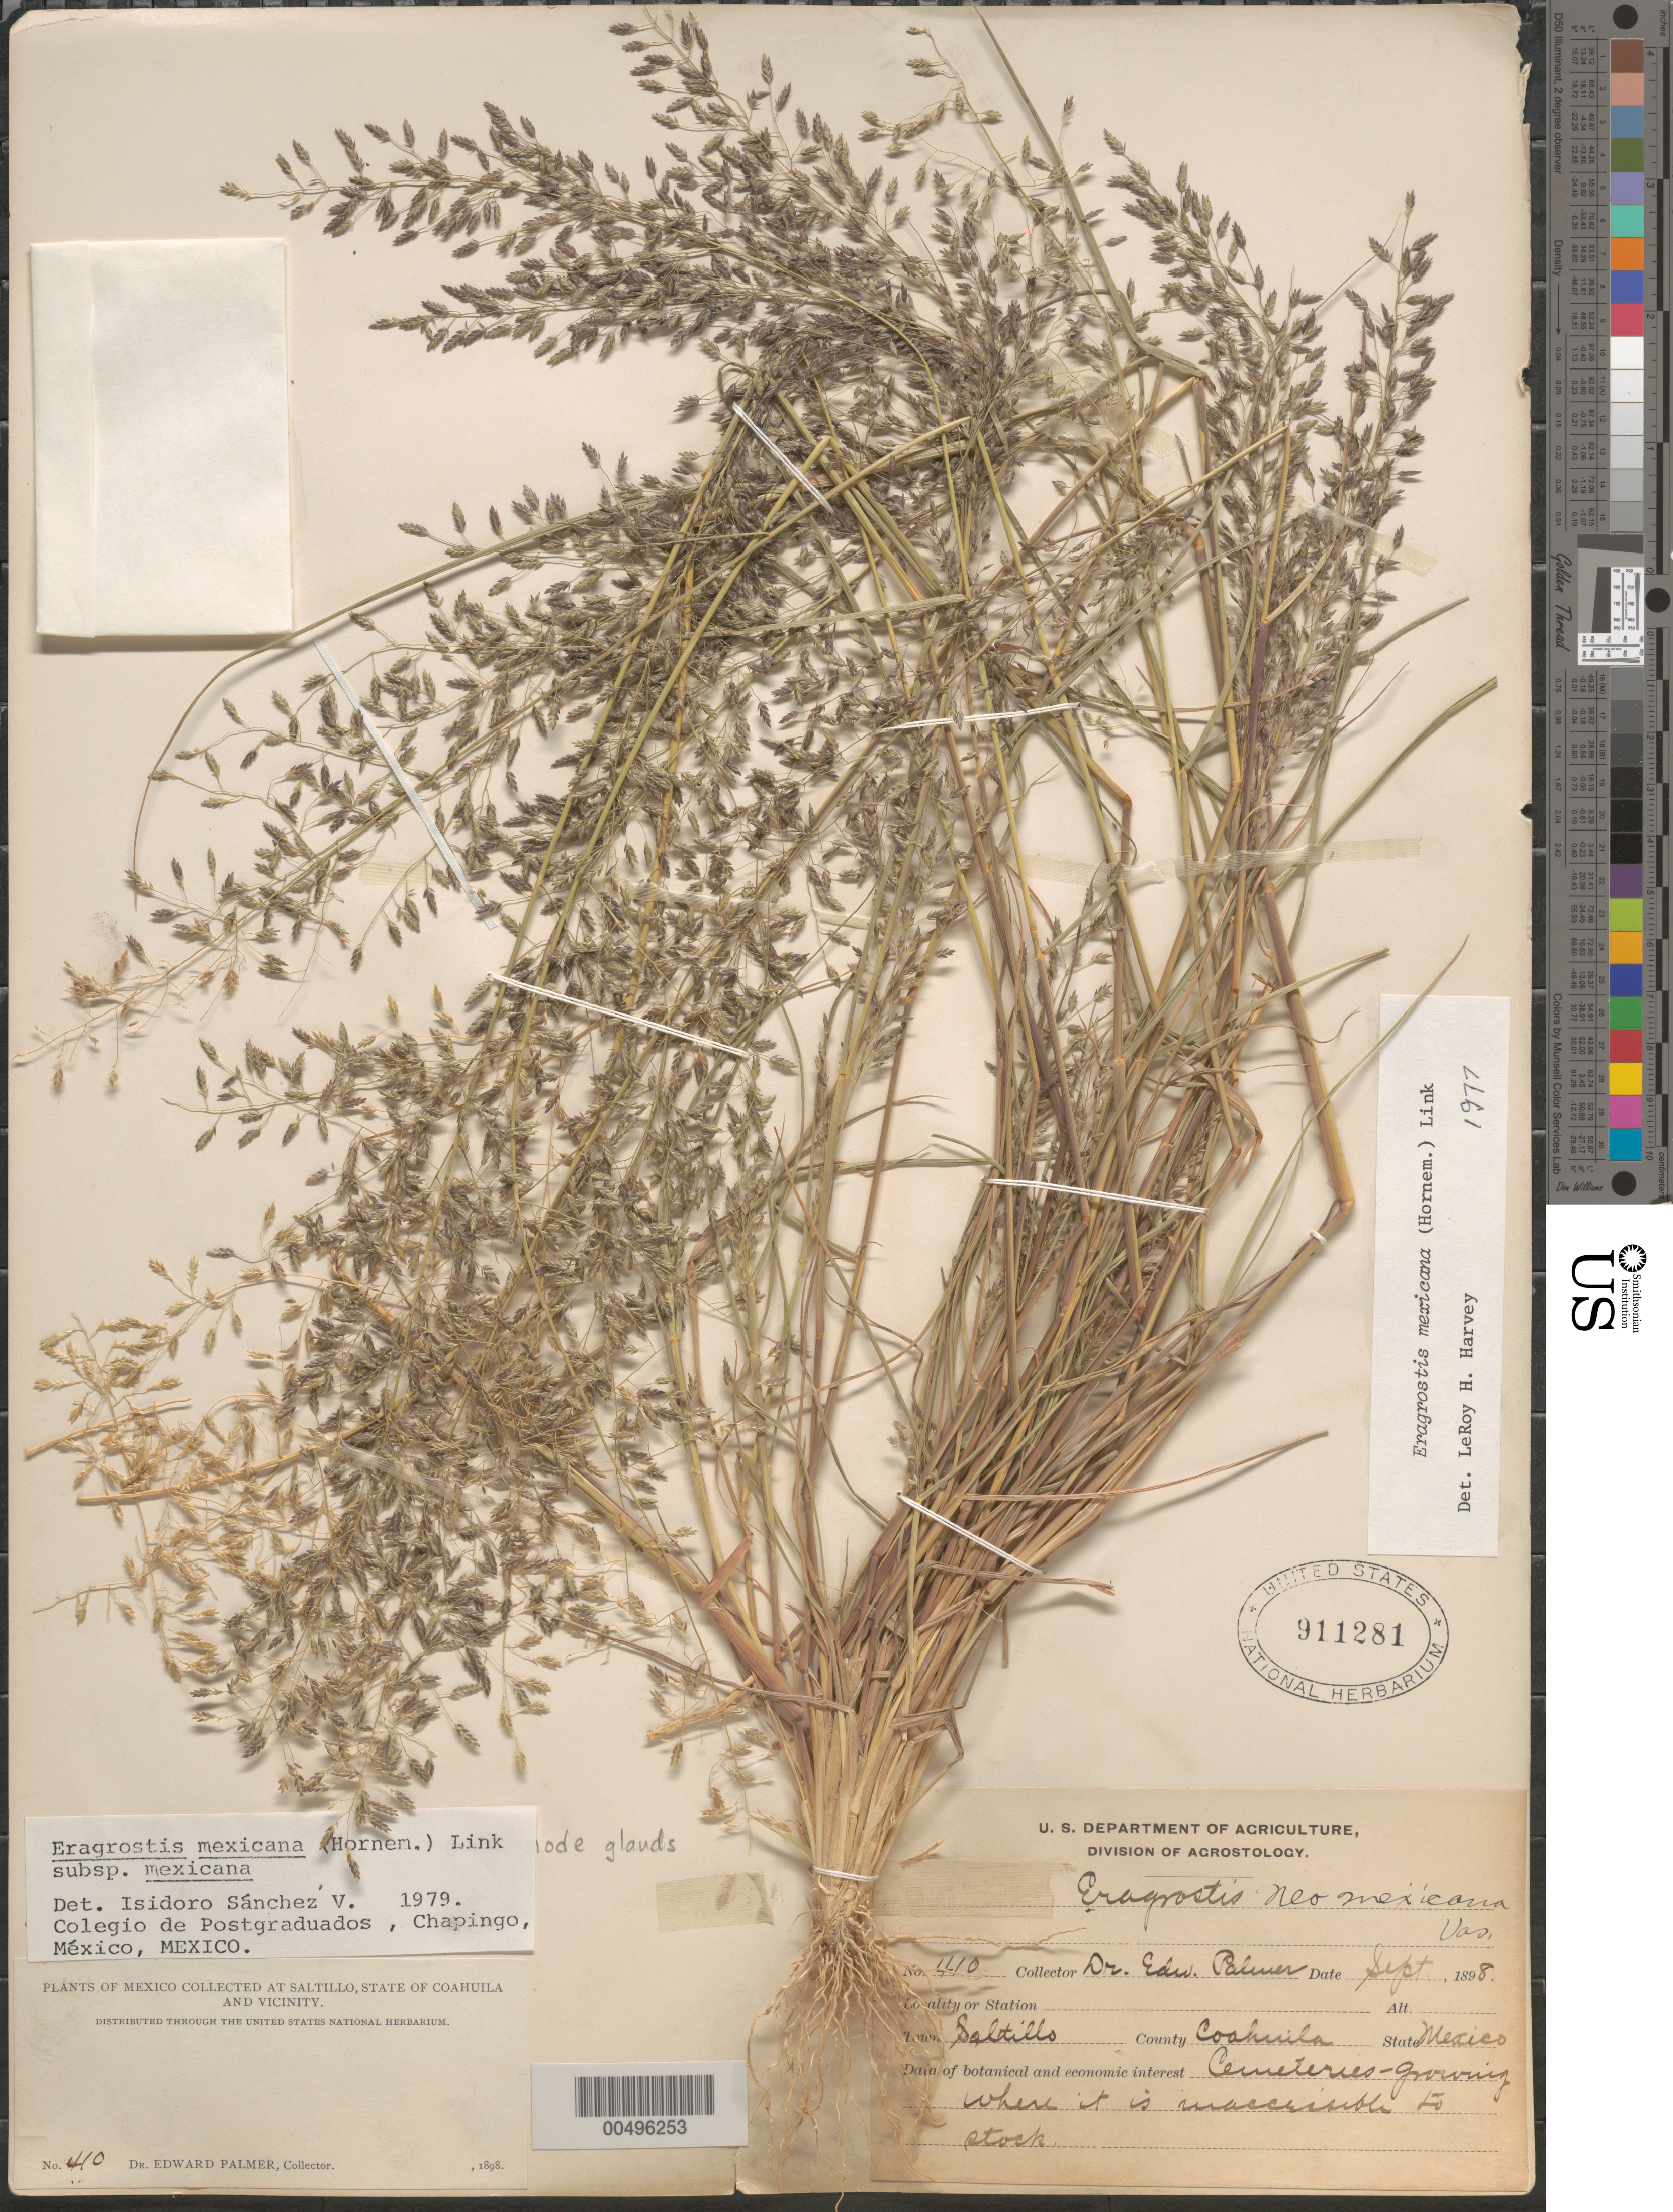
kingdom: Plantae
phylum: Tracheophyta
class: Liliopsida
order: Poales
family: Poaceae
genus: Eragrostis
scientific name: Eragrostis mexicana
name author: (Hornem.) Link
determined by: Sánchez Vega, I. M.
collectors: E. Palmer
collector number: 410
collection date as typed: Sep 1898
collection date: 1898-09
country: Mexico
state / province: Coahuila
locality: Saltillo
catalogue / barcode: US 911281